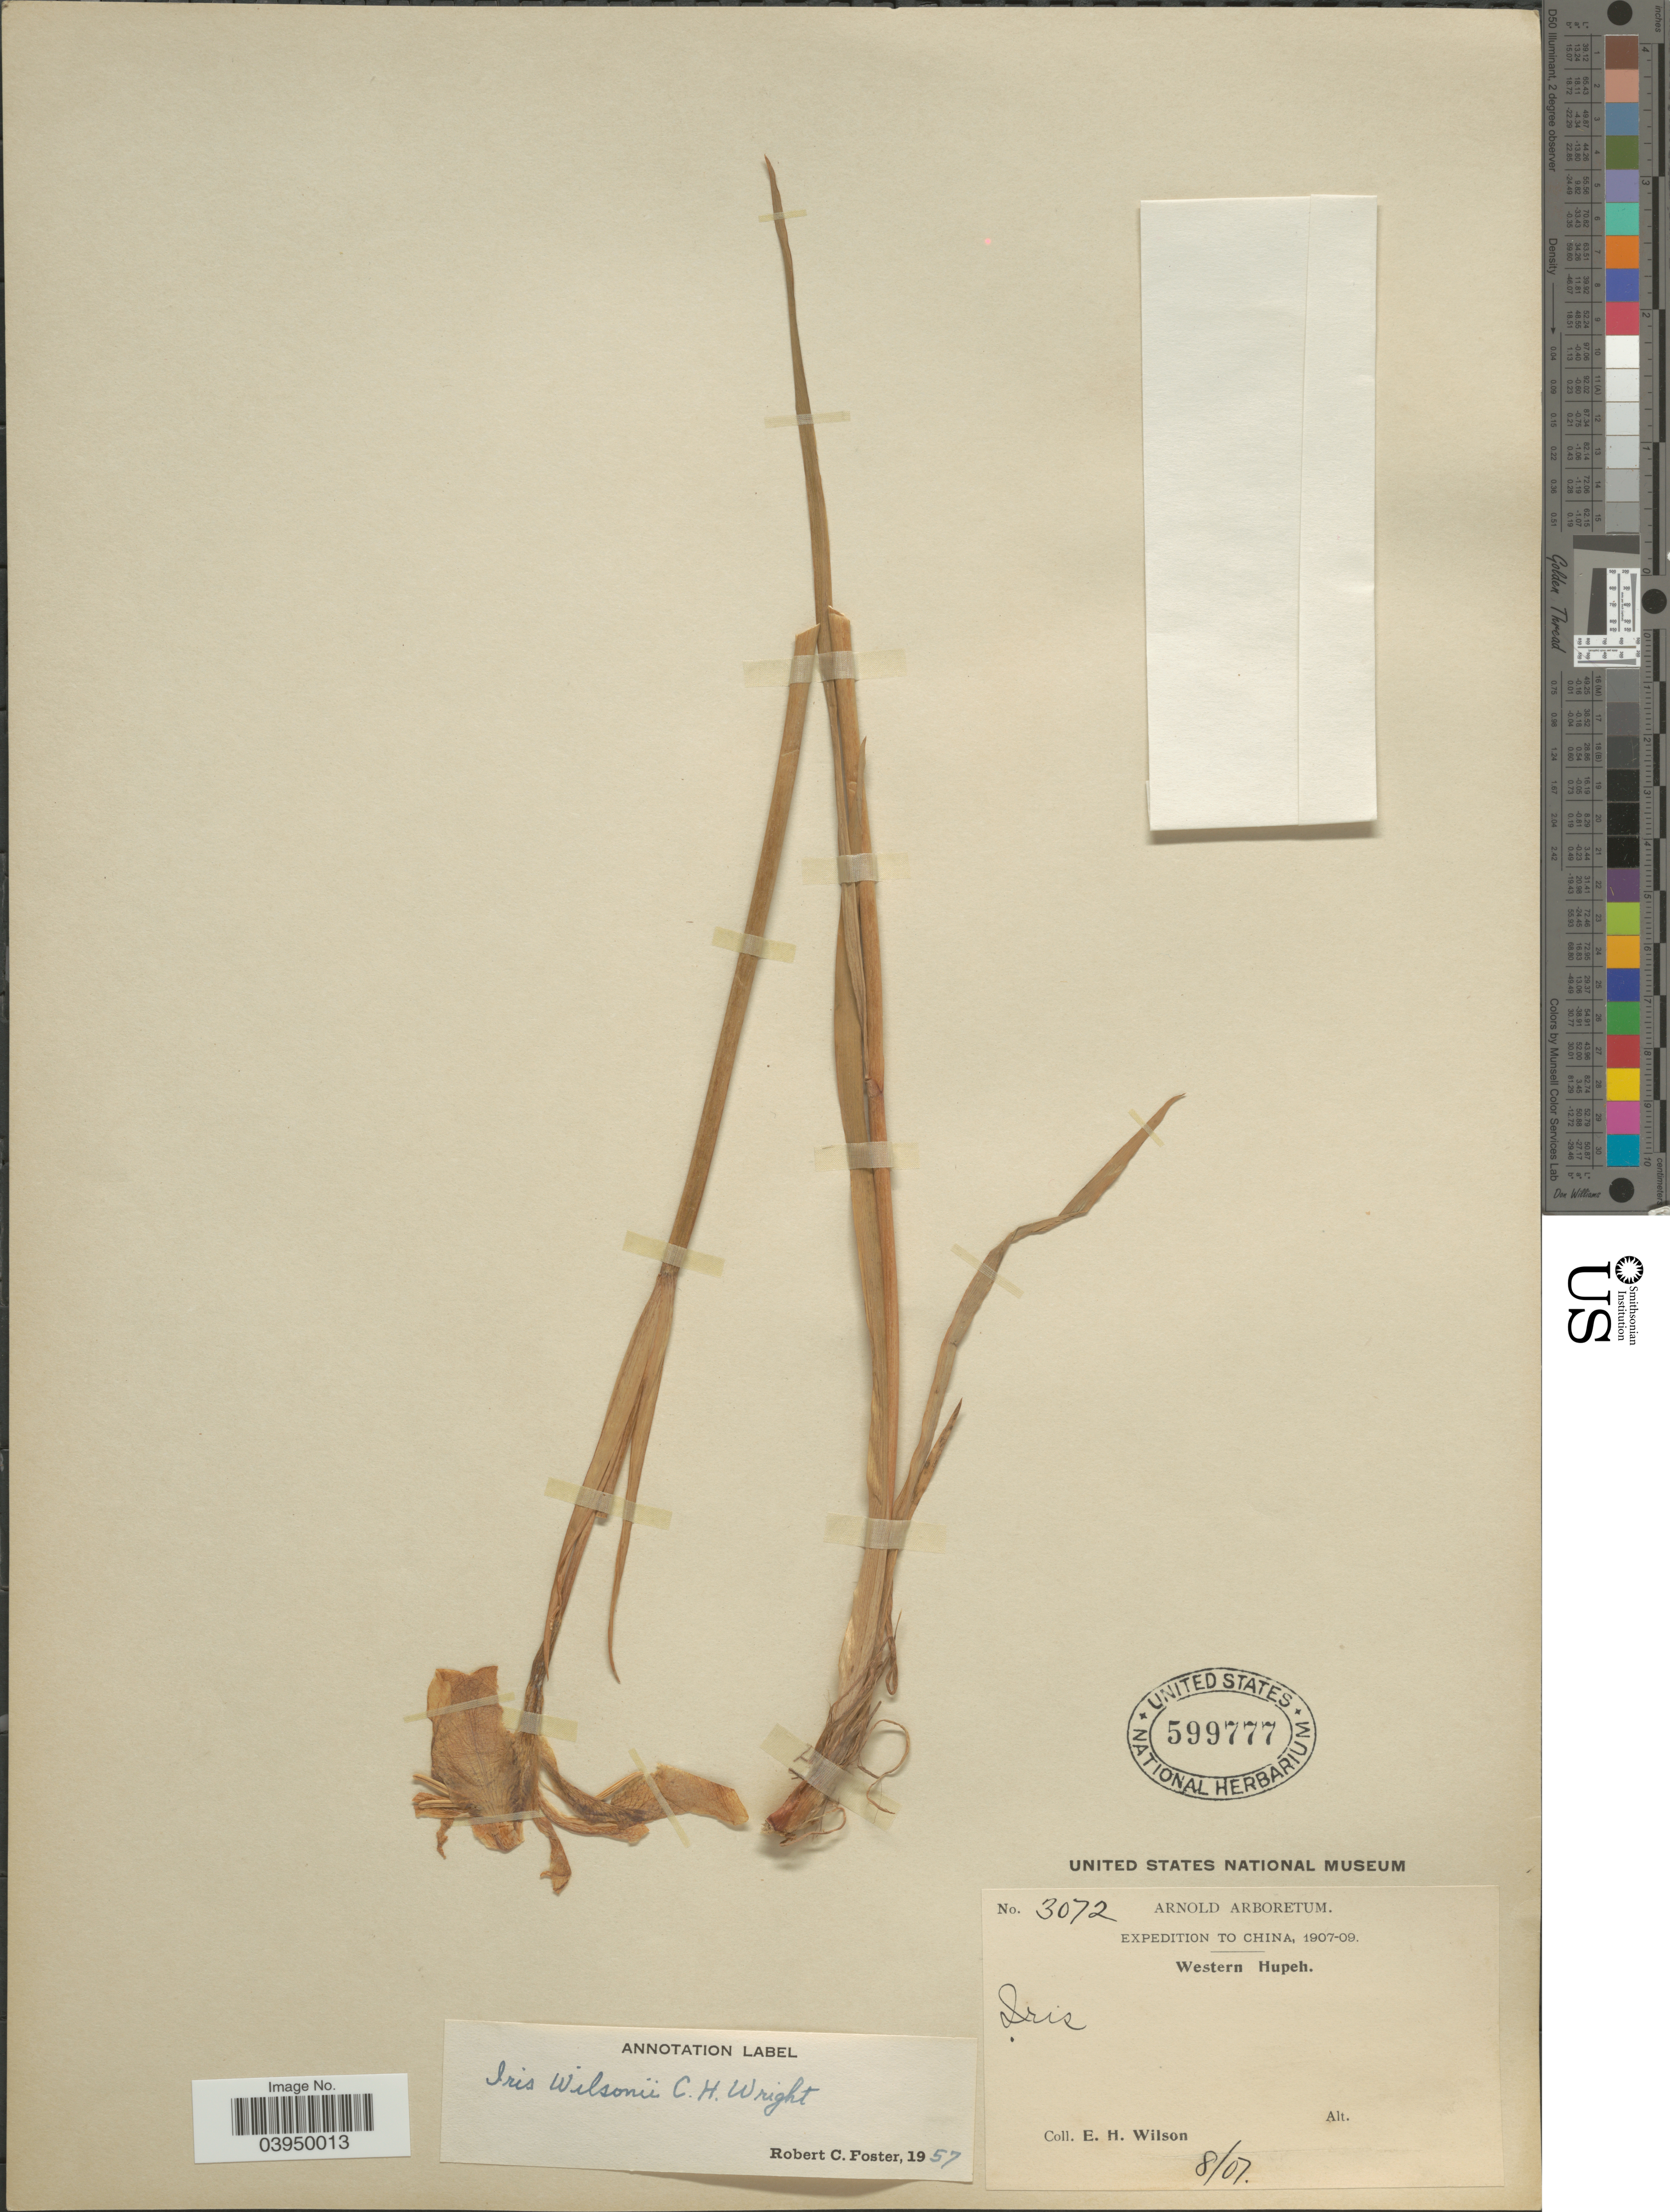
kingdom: Plantae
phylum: Tracheophyta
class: Liliopsida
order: Asparagales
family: Iridaceae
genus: Iris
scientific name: Iris wilsonii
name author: C.H. Wright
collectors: E. Wilson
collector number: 3072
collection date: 1907-08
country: China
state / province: Hubei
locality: Western Hupeh.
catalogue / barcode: US 599777